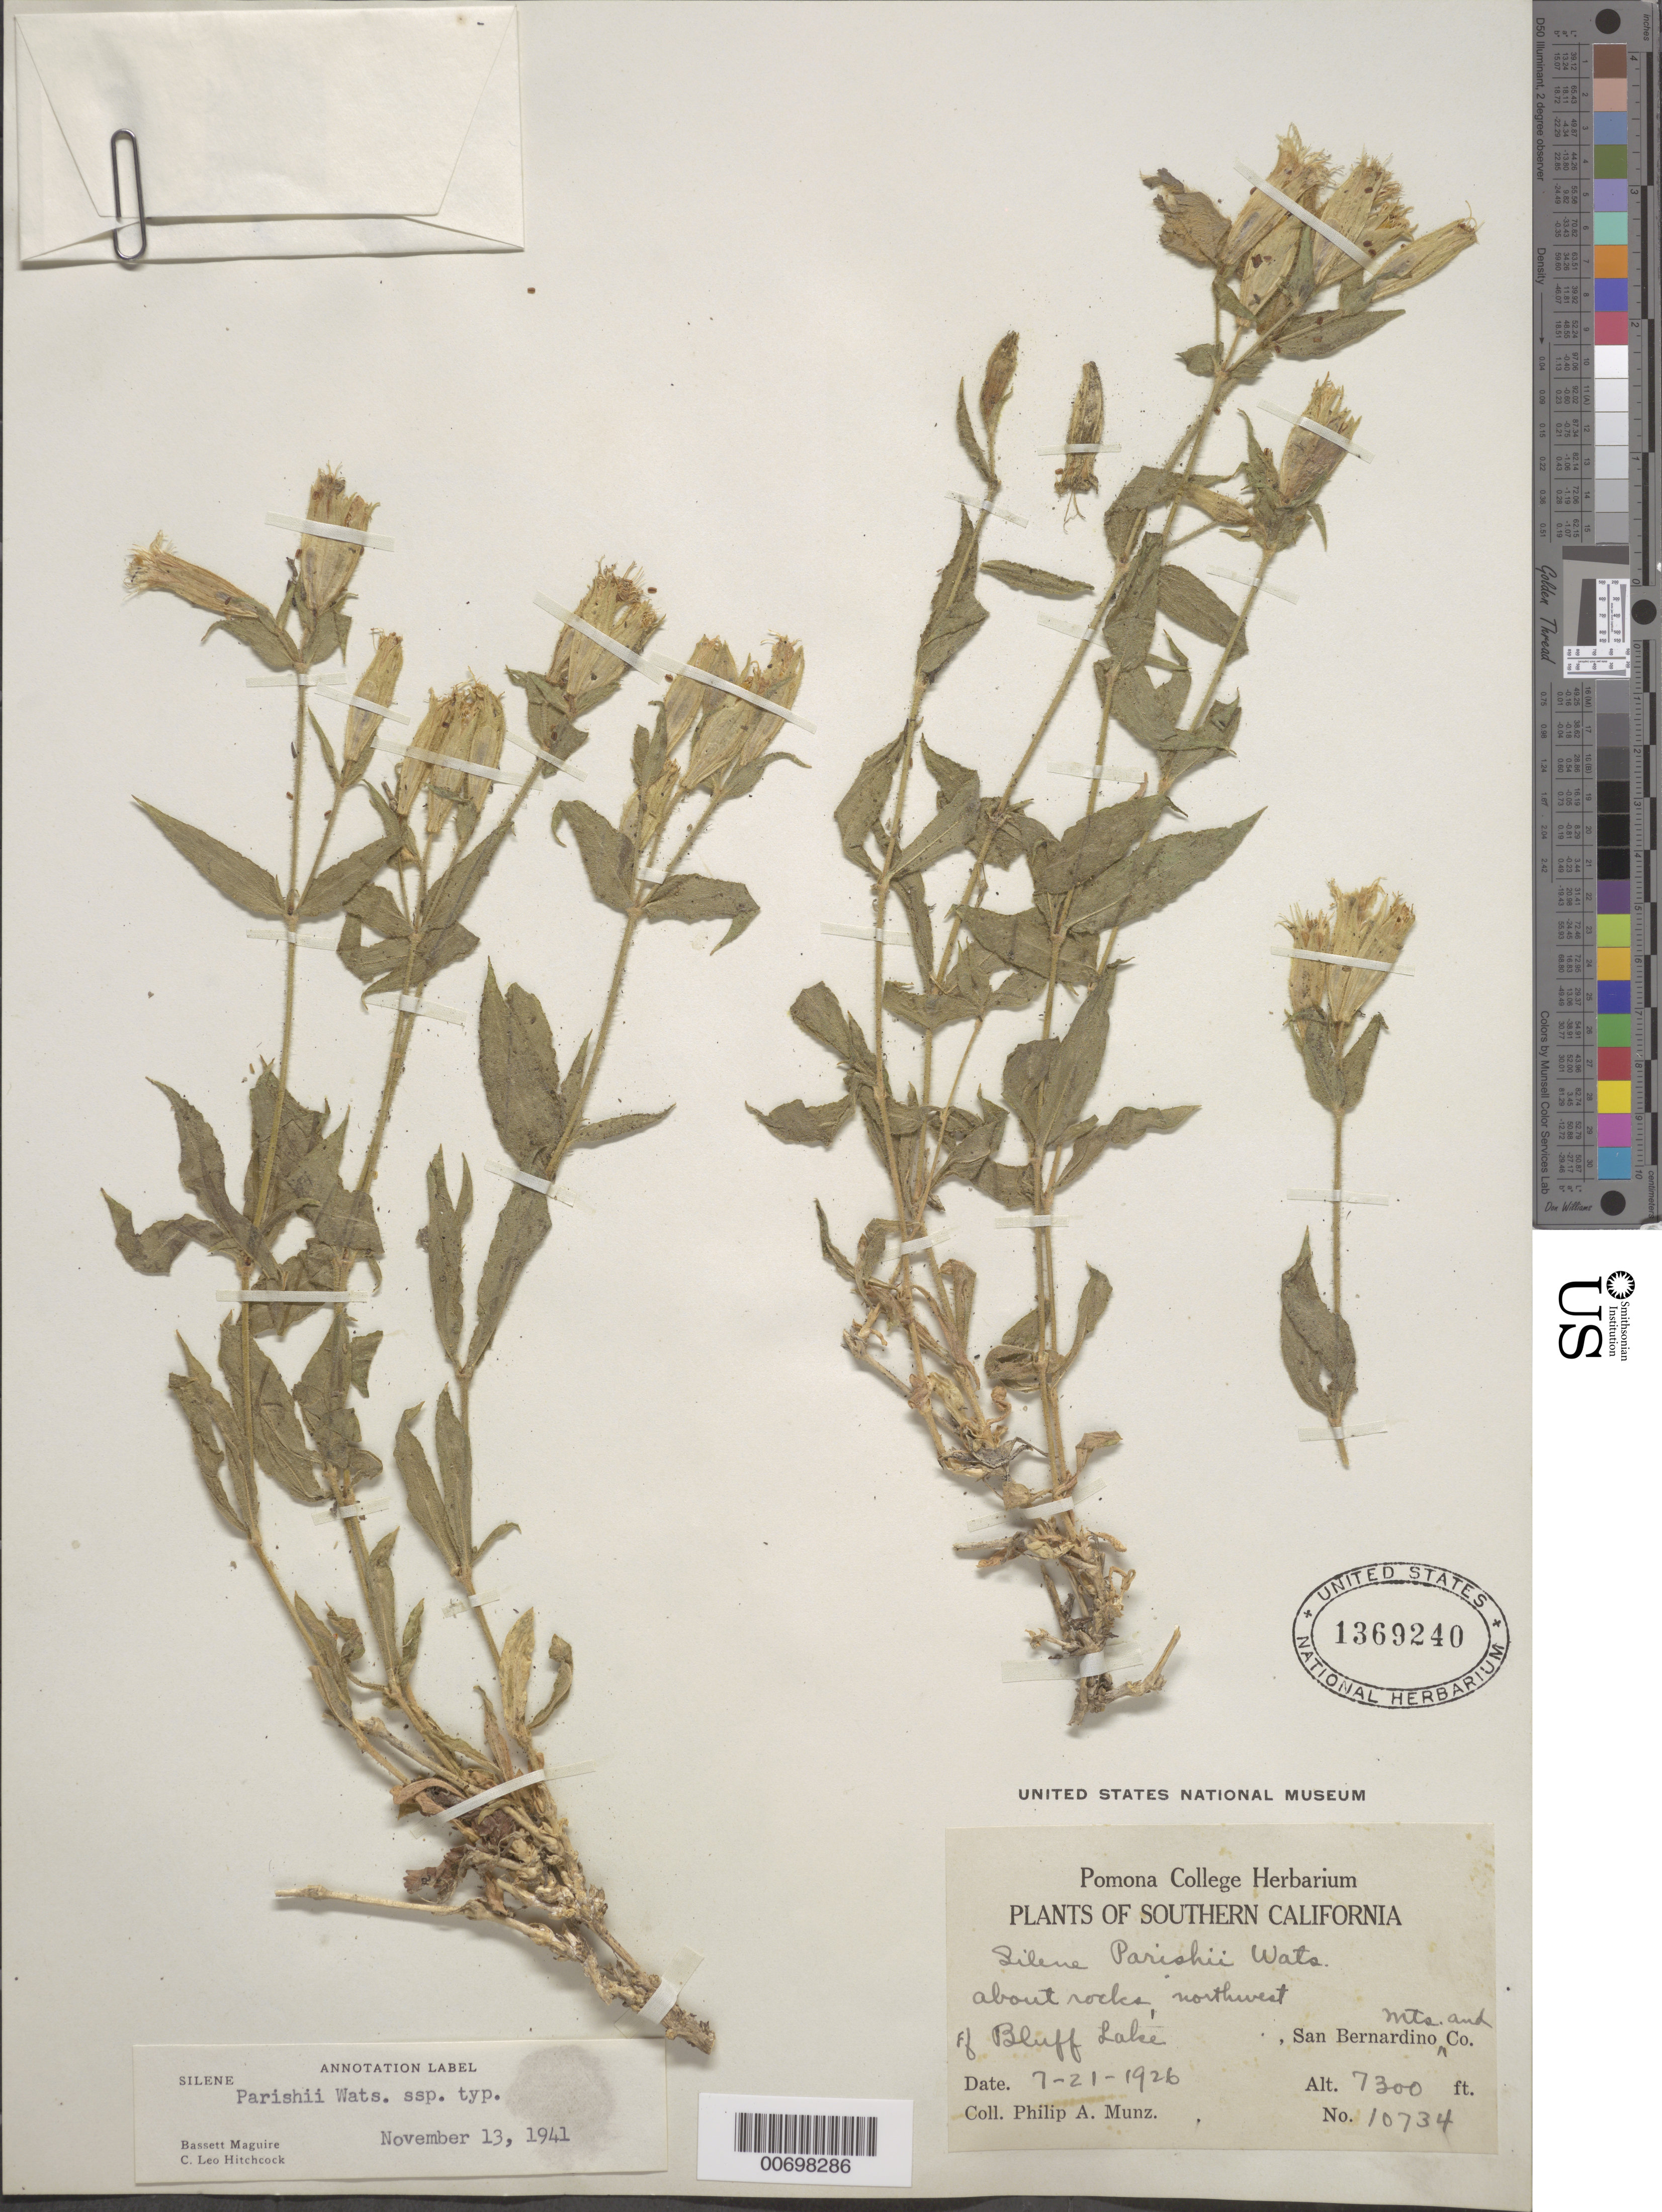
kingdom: Plantae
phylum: Tracheophyta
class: Magnoliopsida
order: Caryophyllales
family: Caryophyllaceae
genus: Silene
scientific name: Silene parishii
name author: S. Watson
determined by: Maguire, B.; Hitchcock, C. L.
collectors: P. A. Munz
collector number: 10734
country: United States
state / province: California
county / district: San Bernardino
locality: About rocks, northwest of Bluff Lake, San Bernardino Mts.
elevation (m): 2225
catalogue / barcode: US 1369240